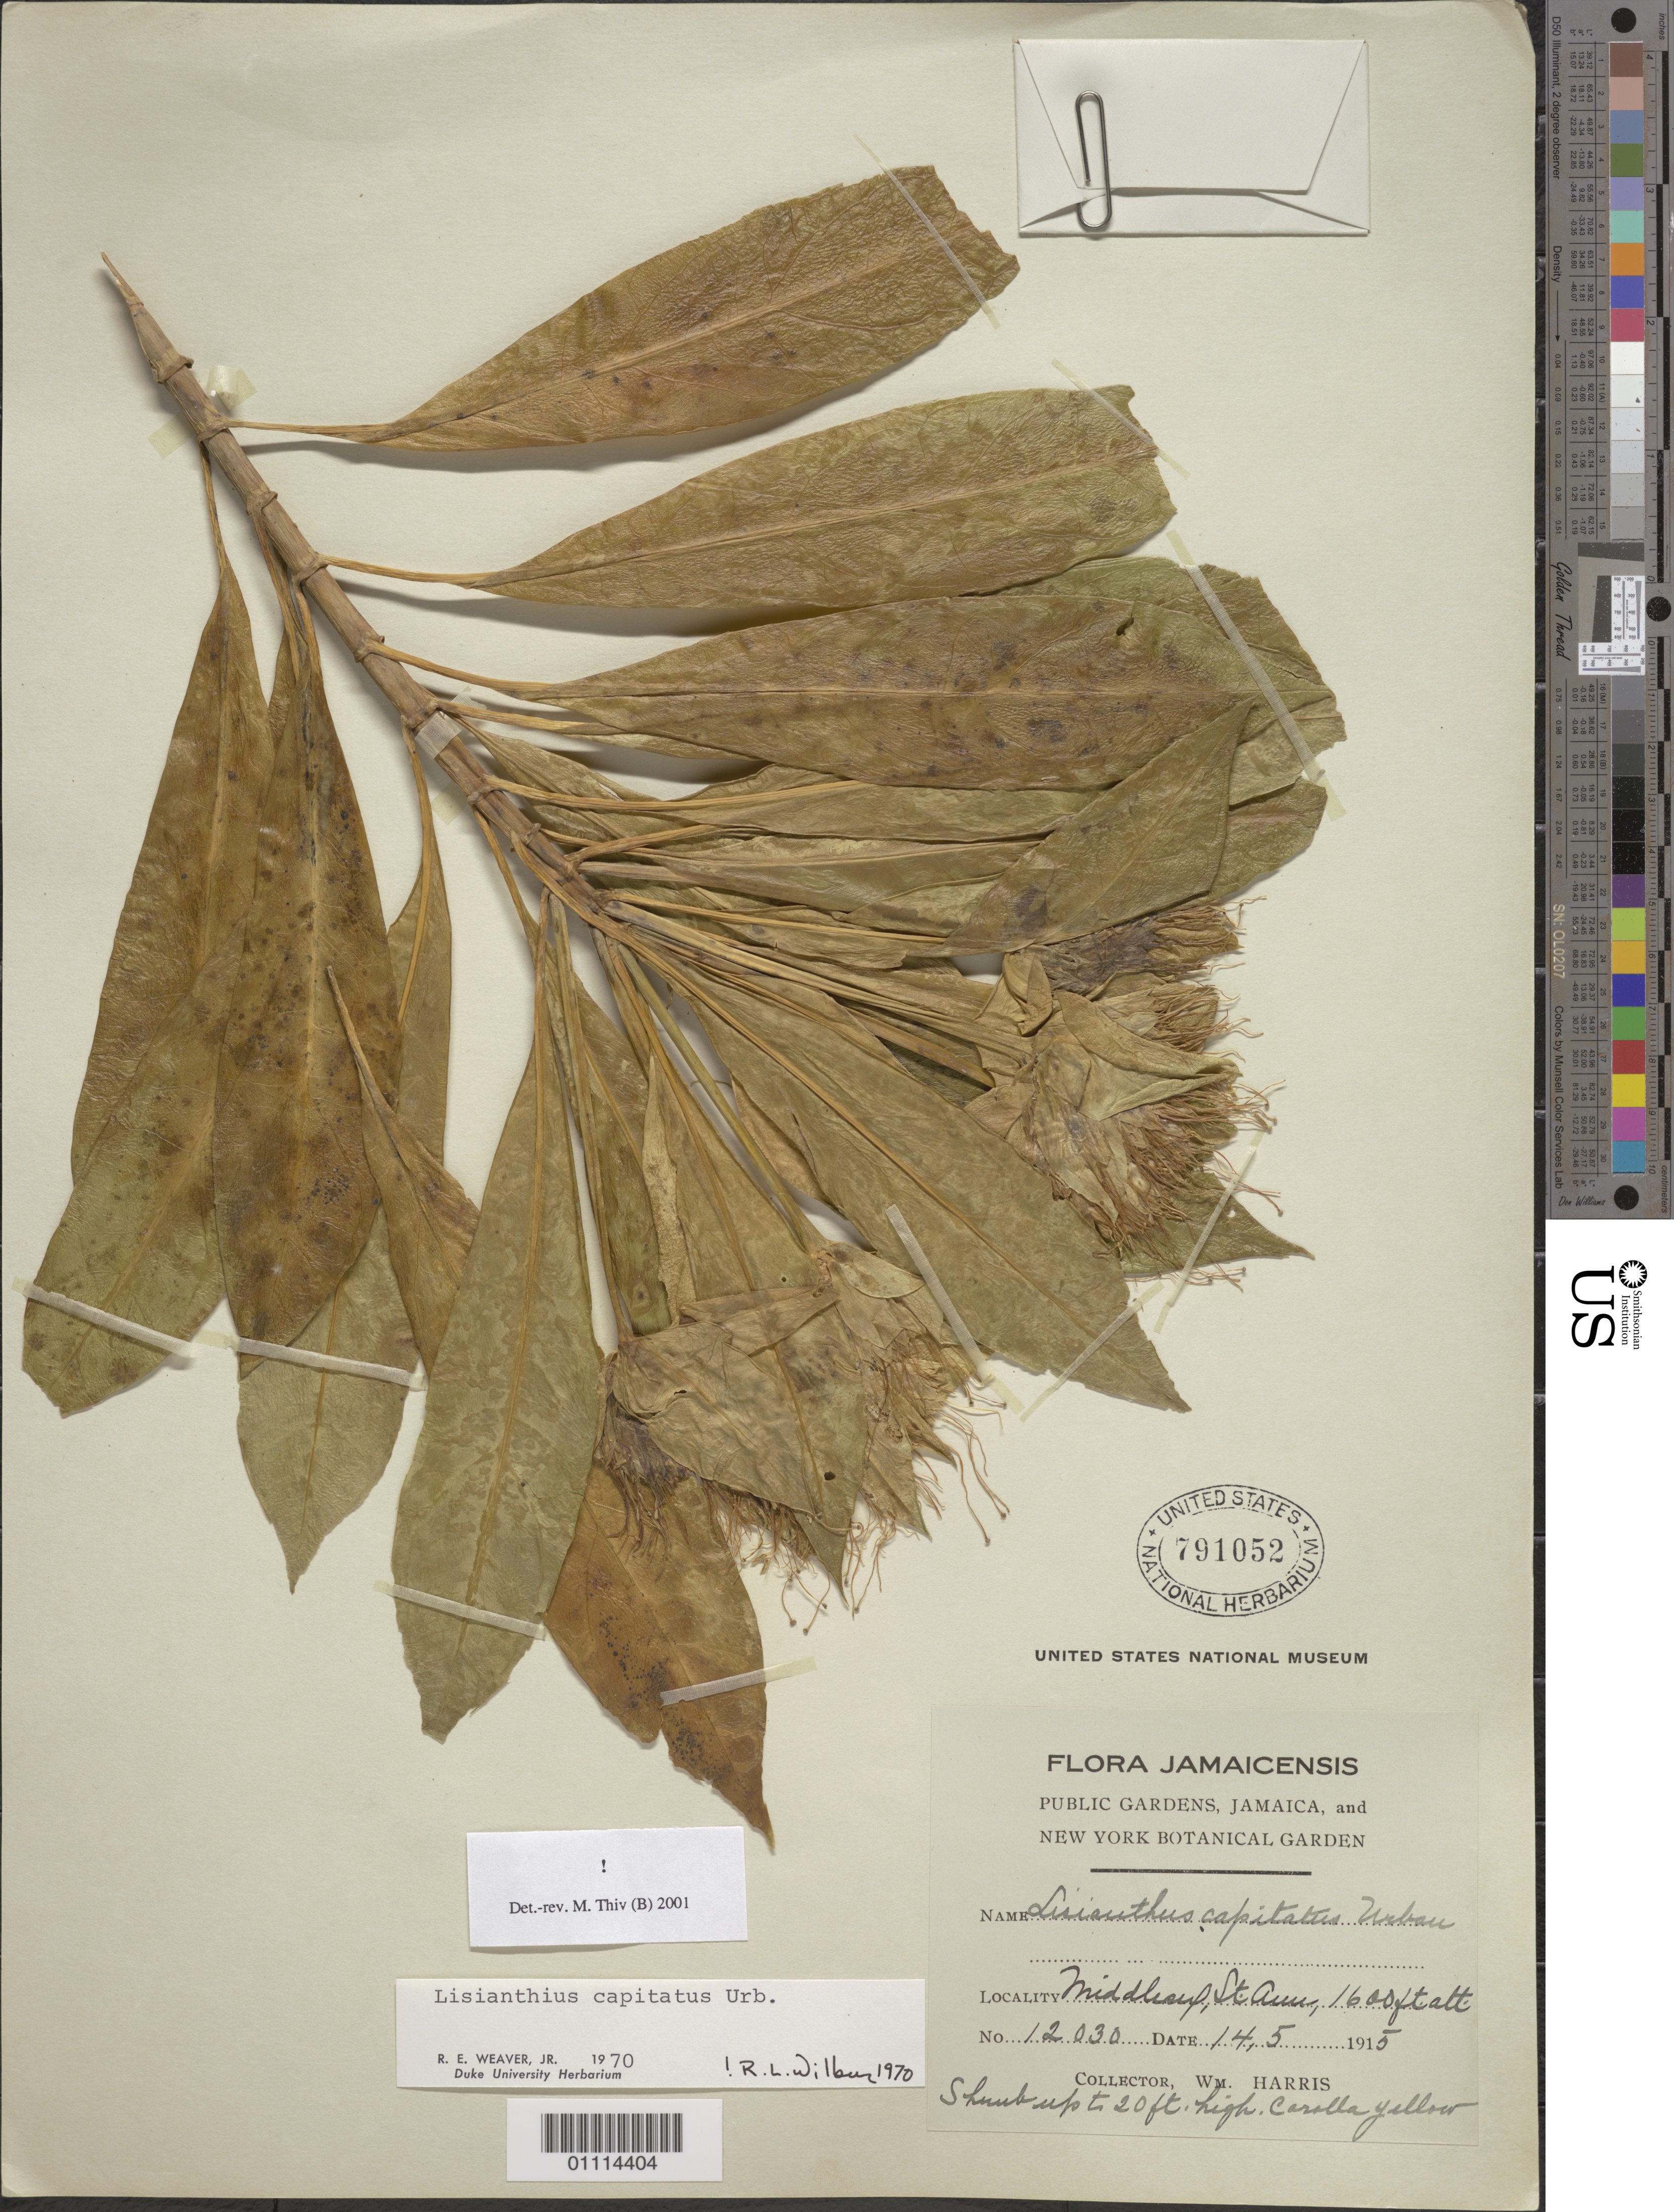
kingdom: Plantae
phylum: Tracheophyta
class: Magnoliopsida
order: Gentianales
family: Gentianaceae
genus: Lisianthius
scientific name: Lisianthius capitatus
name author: Urb.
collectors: W. Harris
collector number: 12030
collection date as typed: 14 May 1915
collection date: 1915-05-14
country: Jamaica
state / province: Saint Ann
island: Jamaica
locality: Middlesex, St. Ann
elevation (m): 488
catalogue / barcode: US 791052